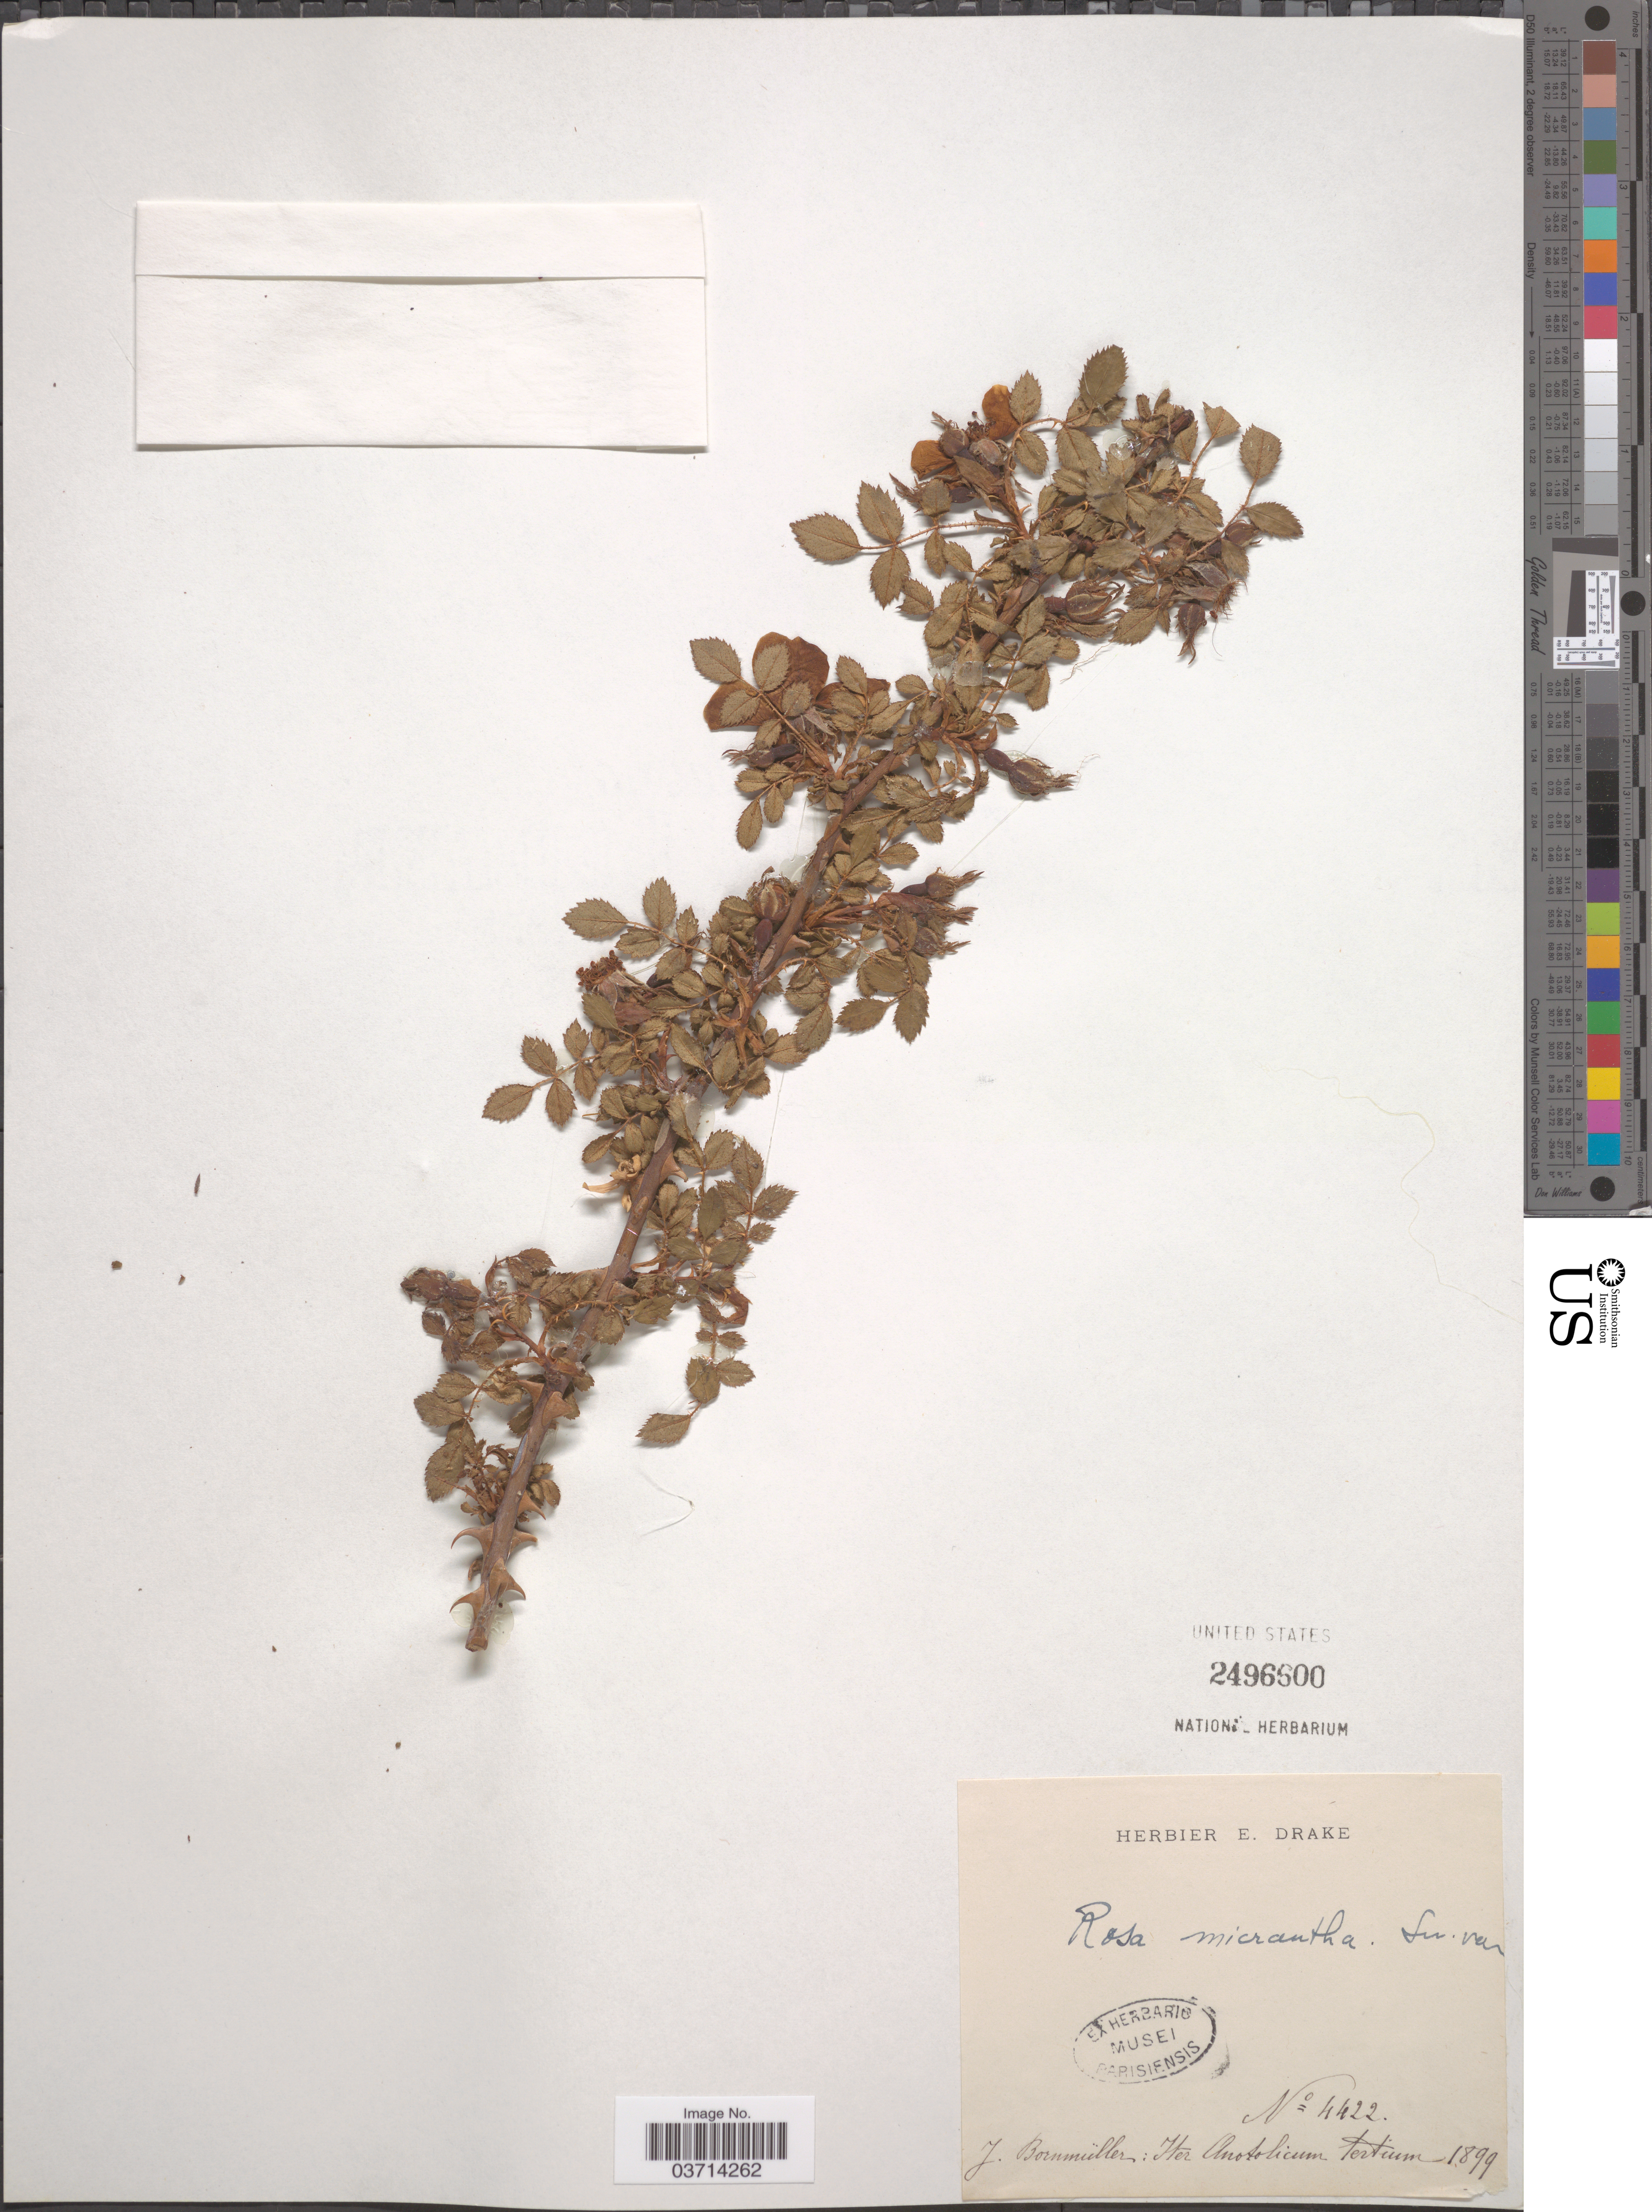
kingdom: Plantae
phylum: Tracheophyta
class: Magnoliopsida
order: Rosales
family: Rosaceae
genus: Rosa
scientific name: Rosa micrantha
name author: Borrer ex Small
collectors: J. Bornmüller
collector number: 4422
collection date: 1899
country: Turkey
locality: Iter Anotolicum tortium [interpreted].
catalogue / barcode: US 2496600